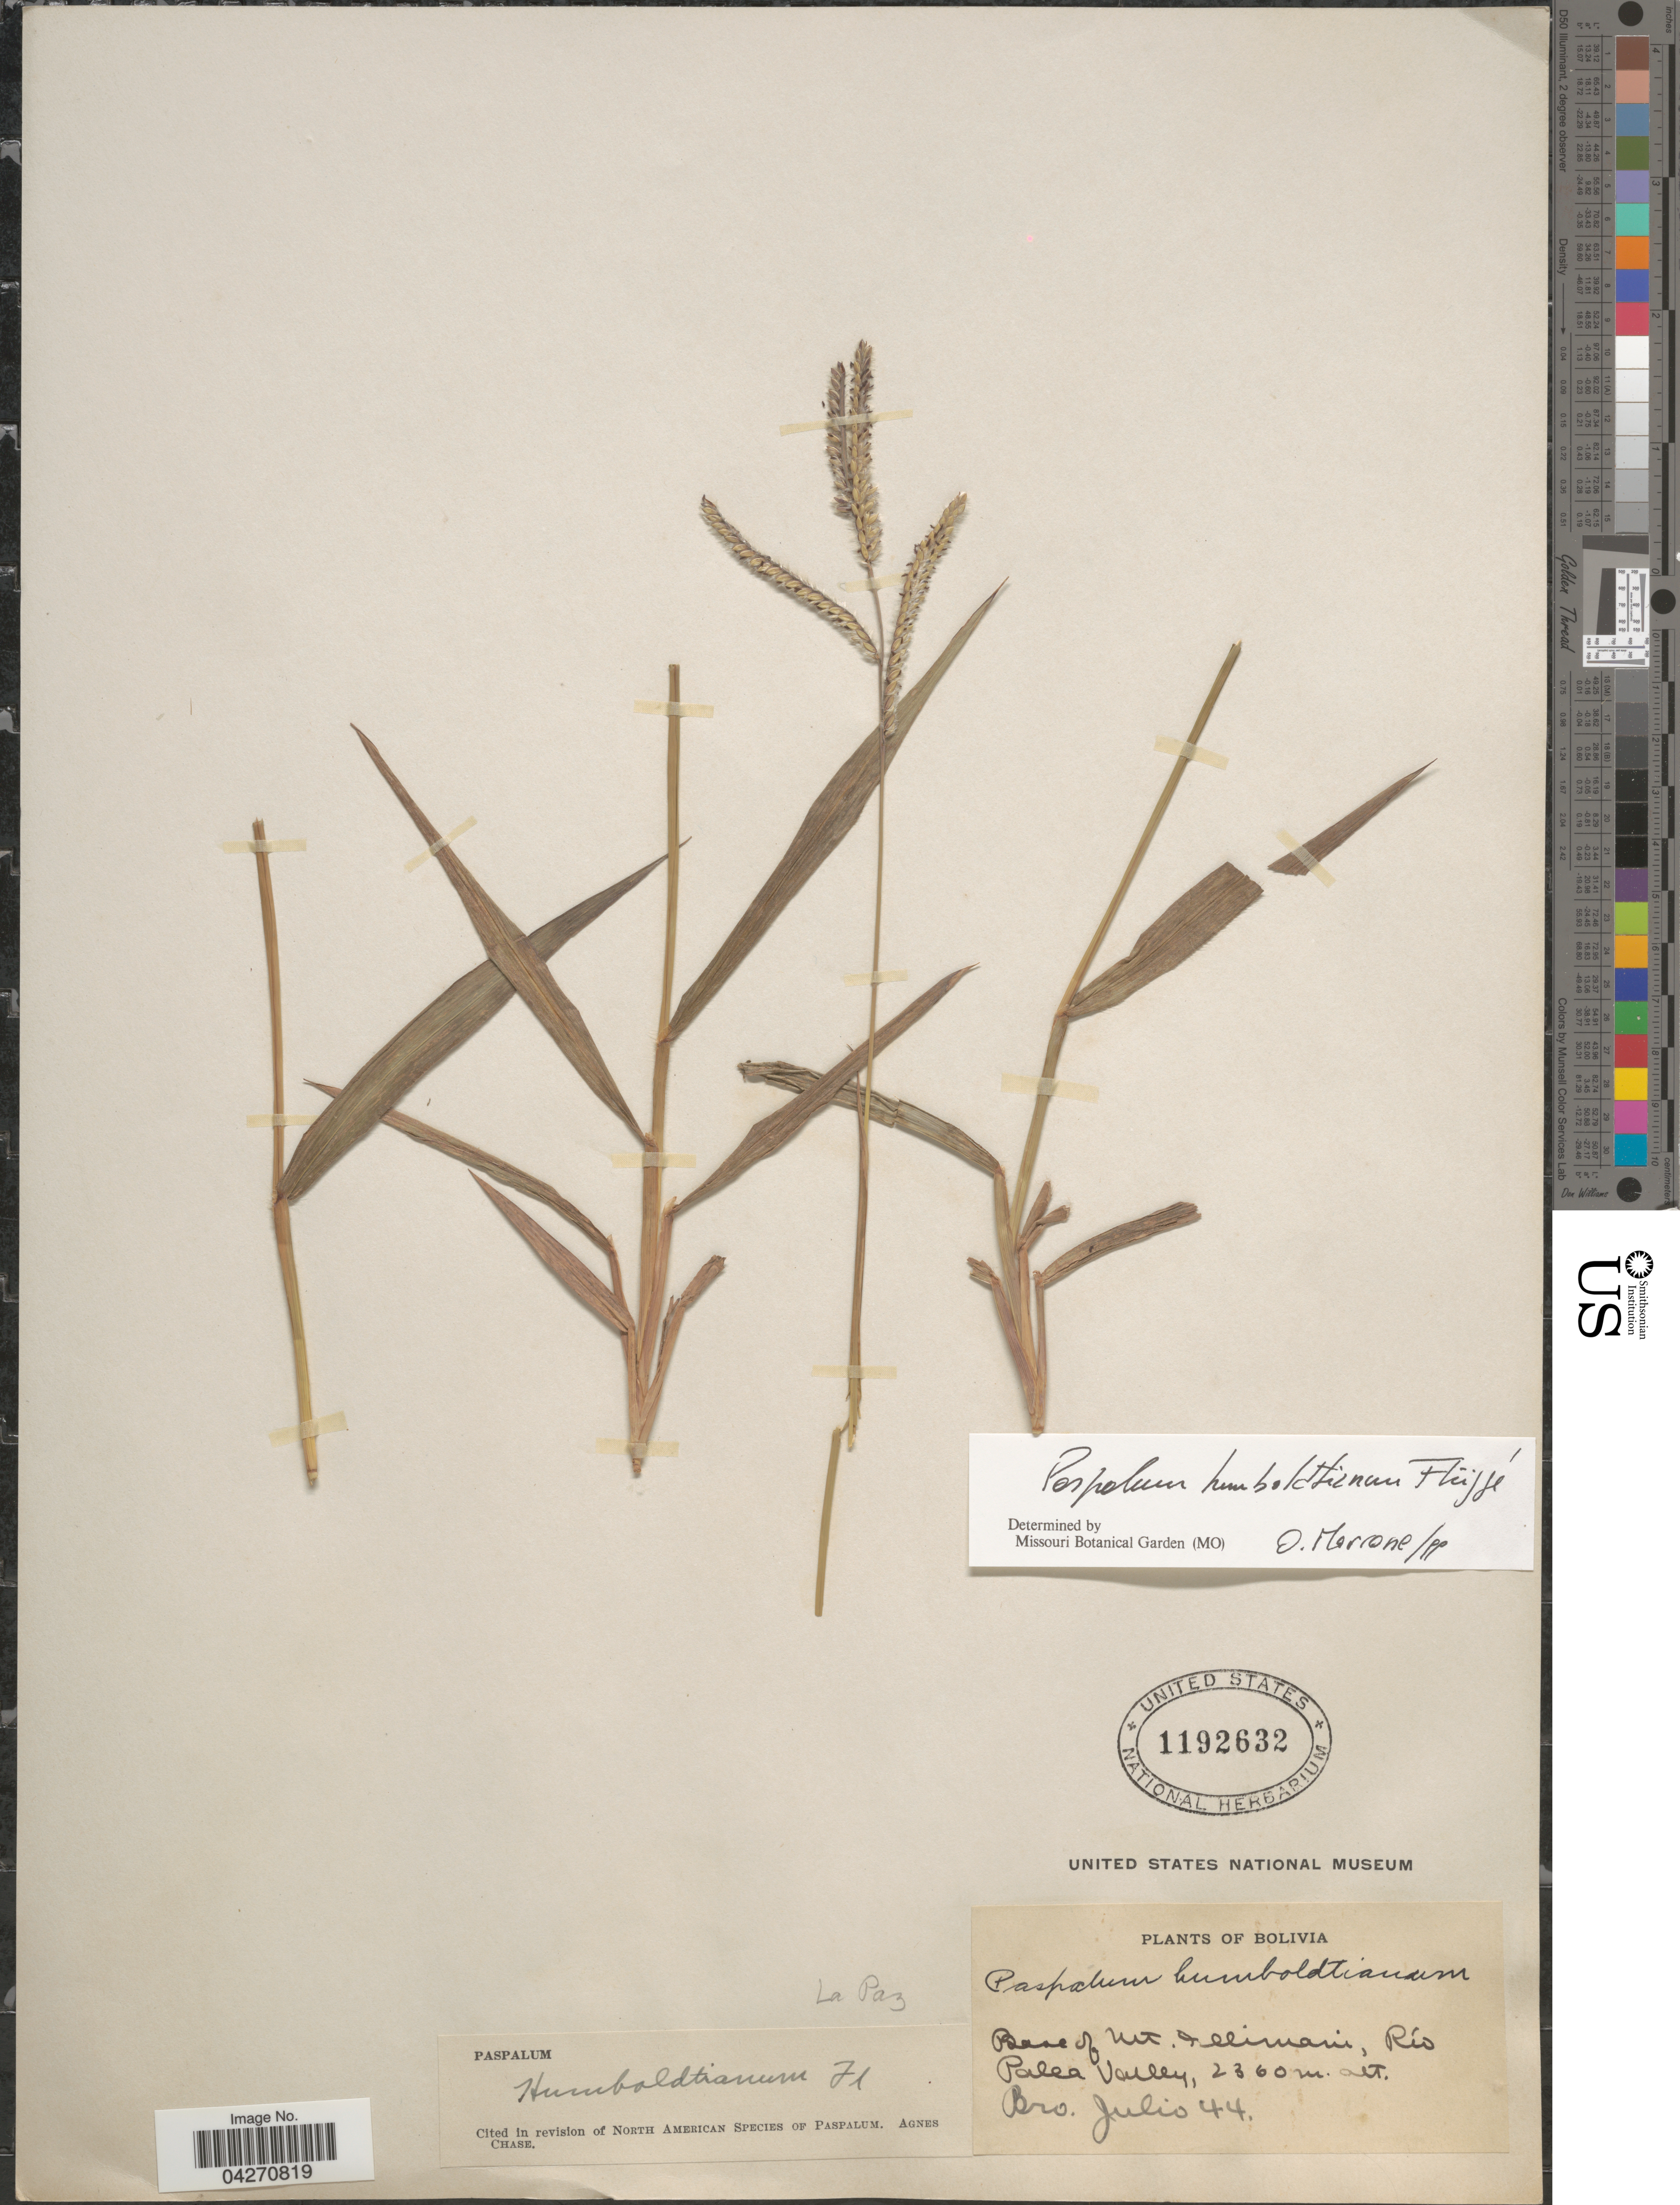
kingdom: Plantae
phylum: Tracheophyta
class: Liliopsida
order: Poales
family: Poaceae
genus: Paspalum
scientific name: Paspalum humboldtianum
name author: Flüggé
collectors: Bro. Julio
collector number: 44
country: Bolivia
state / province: La Paz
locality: Base of Mt. Illimani, Río Palea Valley.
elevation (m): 2360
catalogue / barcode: US 1192632